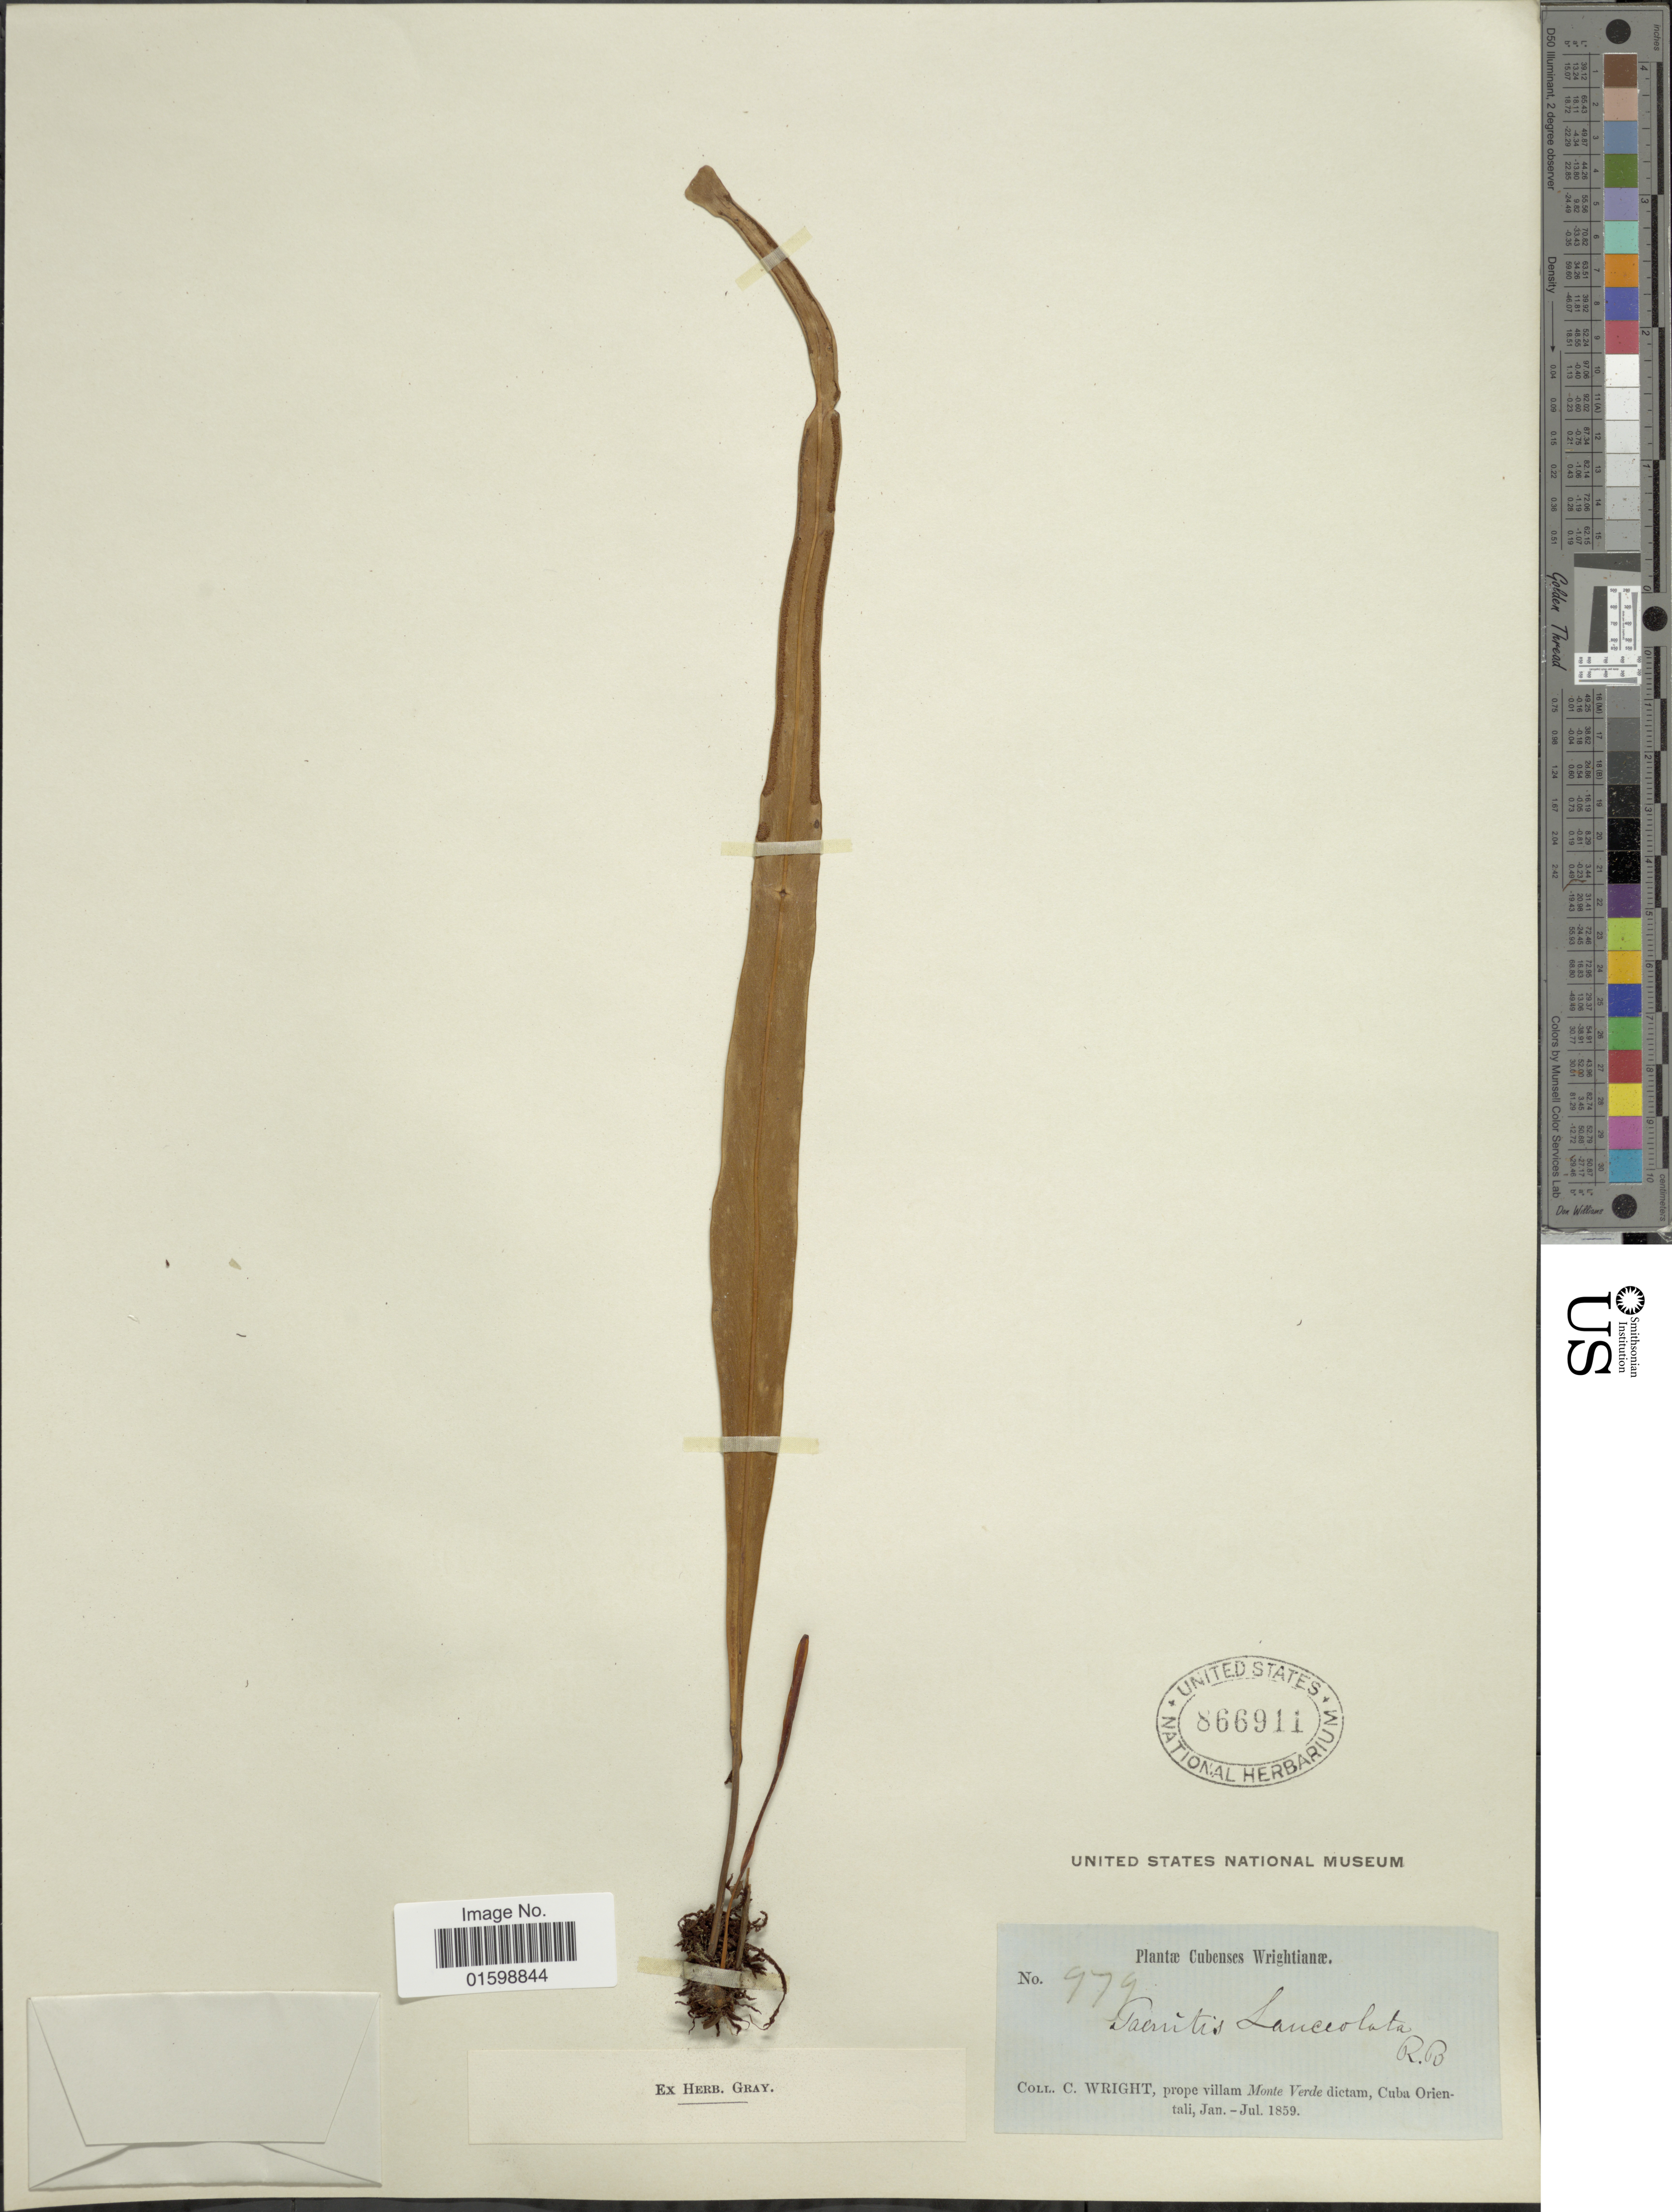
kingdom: Plantae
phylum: Tracheophyta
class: Polypodiopsida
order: Polypodiales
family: Polypodiaceae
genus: Pleopeltis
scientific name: Pleopeltis marginata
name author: A.R. Sm. & Tejero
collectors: C. Wright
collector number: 979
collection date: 1859-01/1859-07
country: Cuba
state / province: Oriente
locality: Prope Villam Monte Verde dictam, Cuba Orientali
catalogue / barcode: US 866911